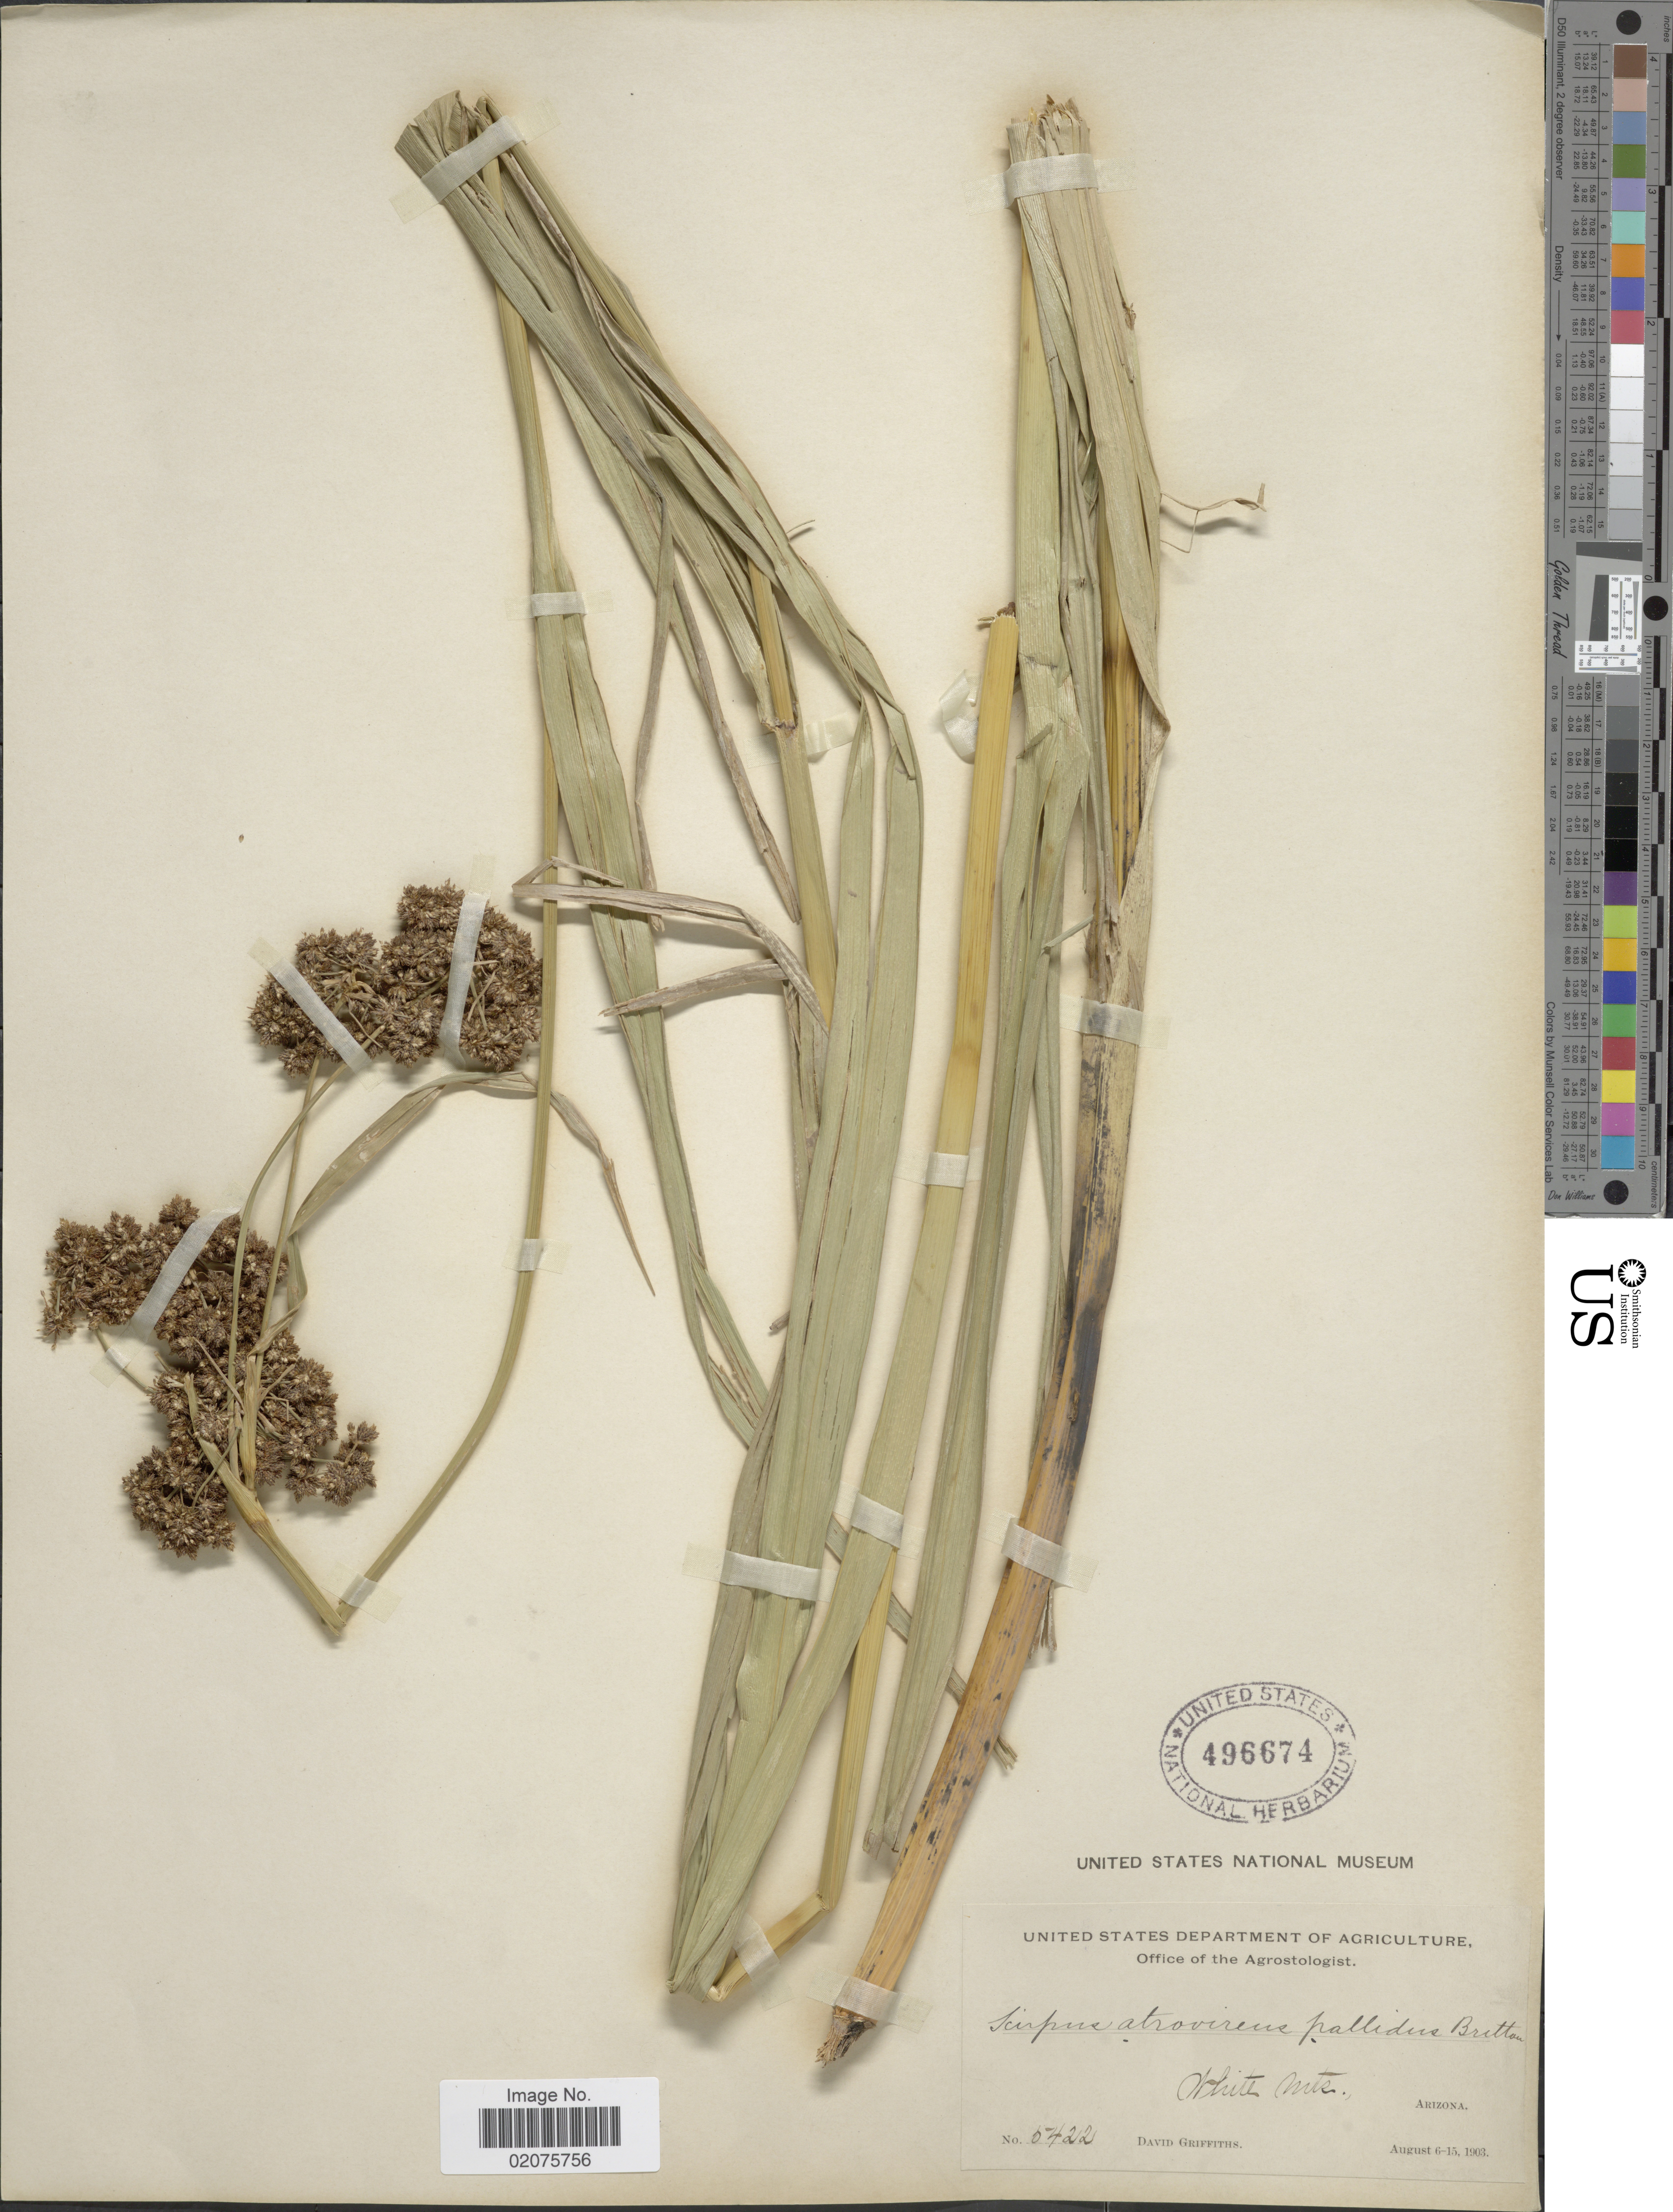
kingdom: Plantae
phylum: Tracheophyta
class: Liliopsida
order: Poales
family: Cyperaceae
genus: Scirpus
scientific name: Scirpus pallidus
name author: (Britton) Fernald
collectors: D. Griffiths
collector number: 5422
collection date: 1903-08-06/1903-08-15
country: United States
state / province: Arizona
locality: White Mts.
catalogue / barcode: US 496674